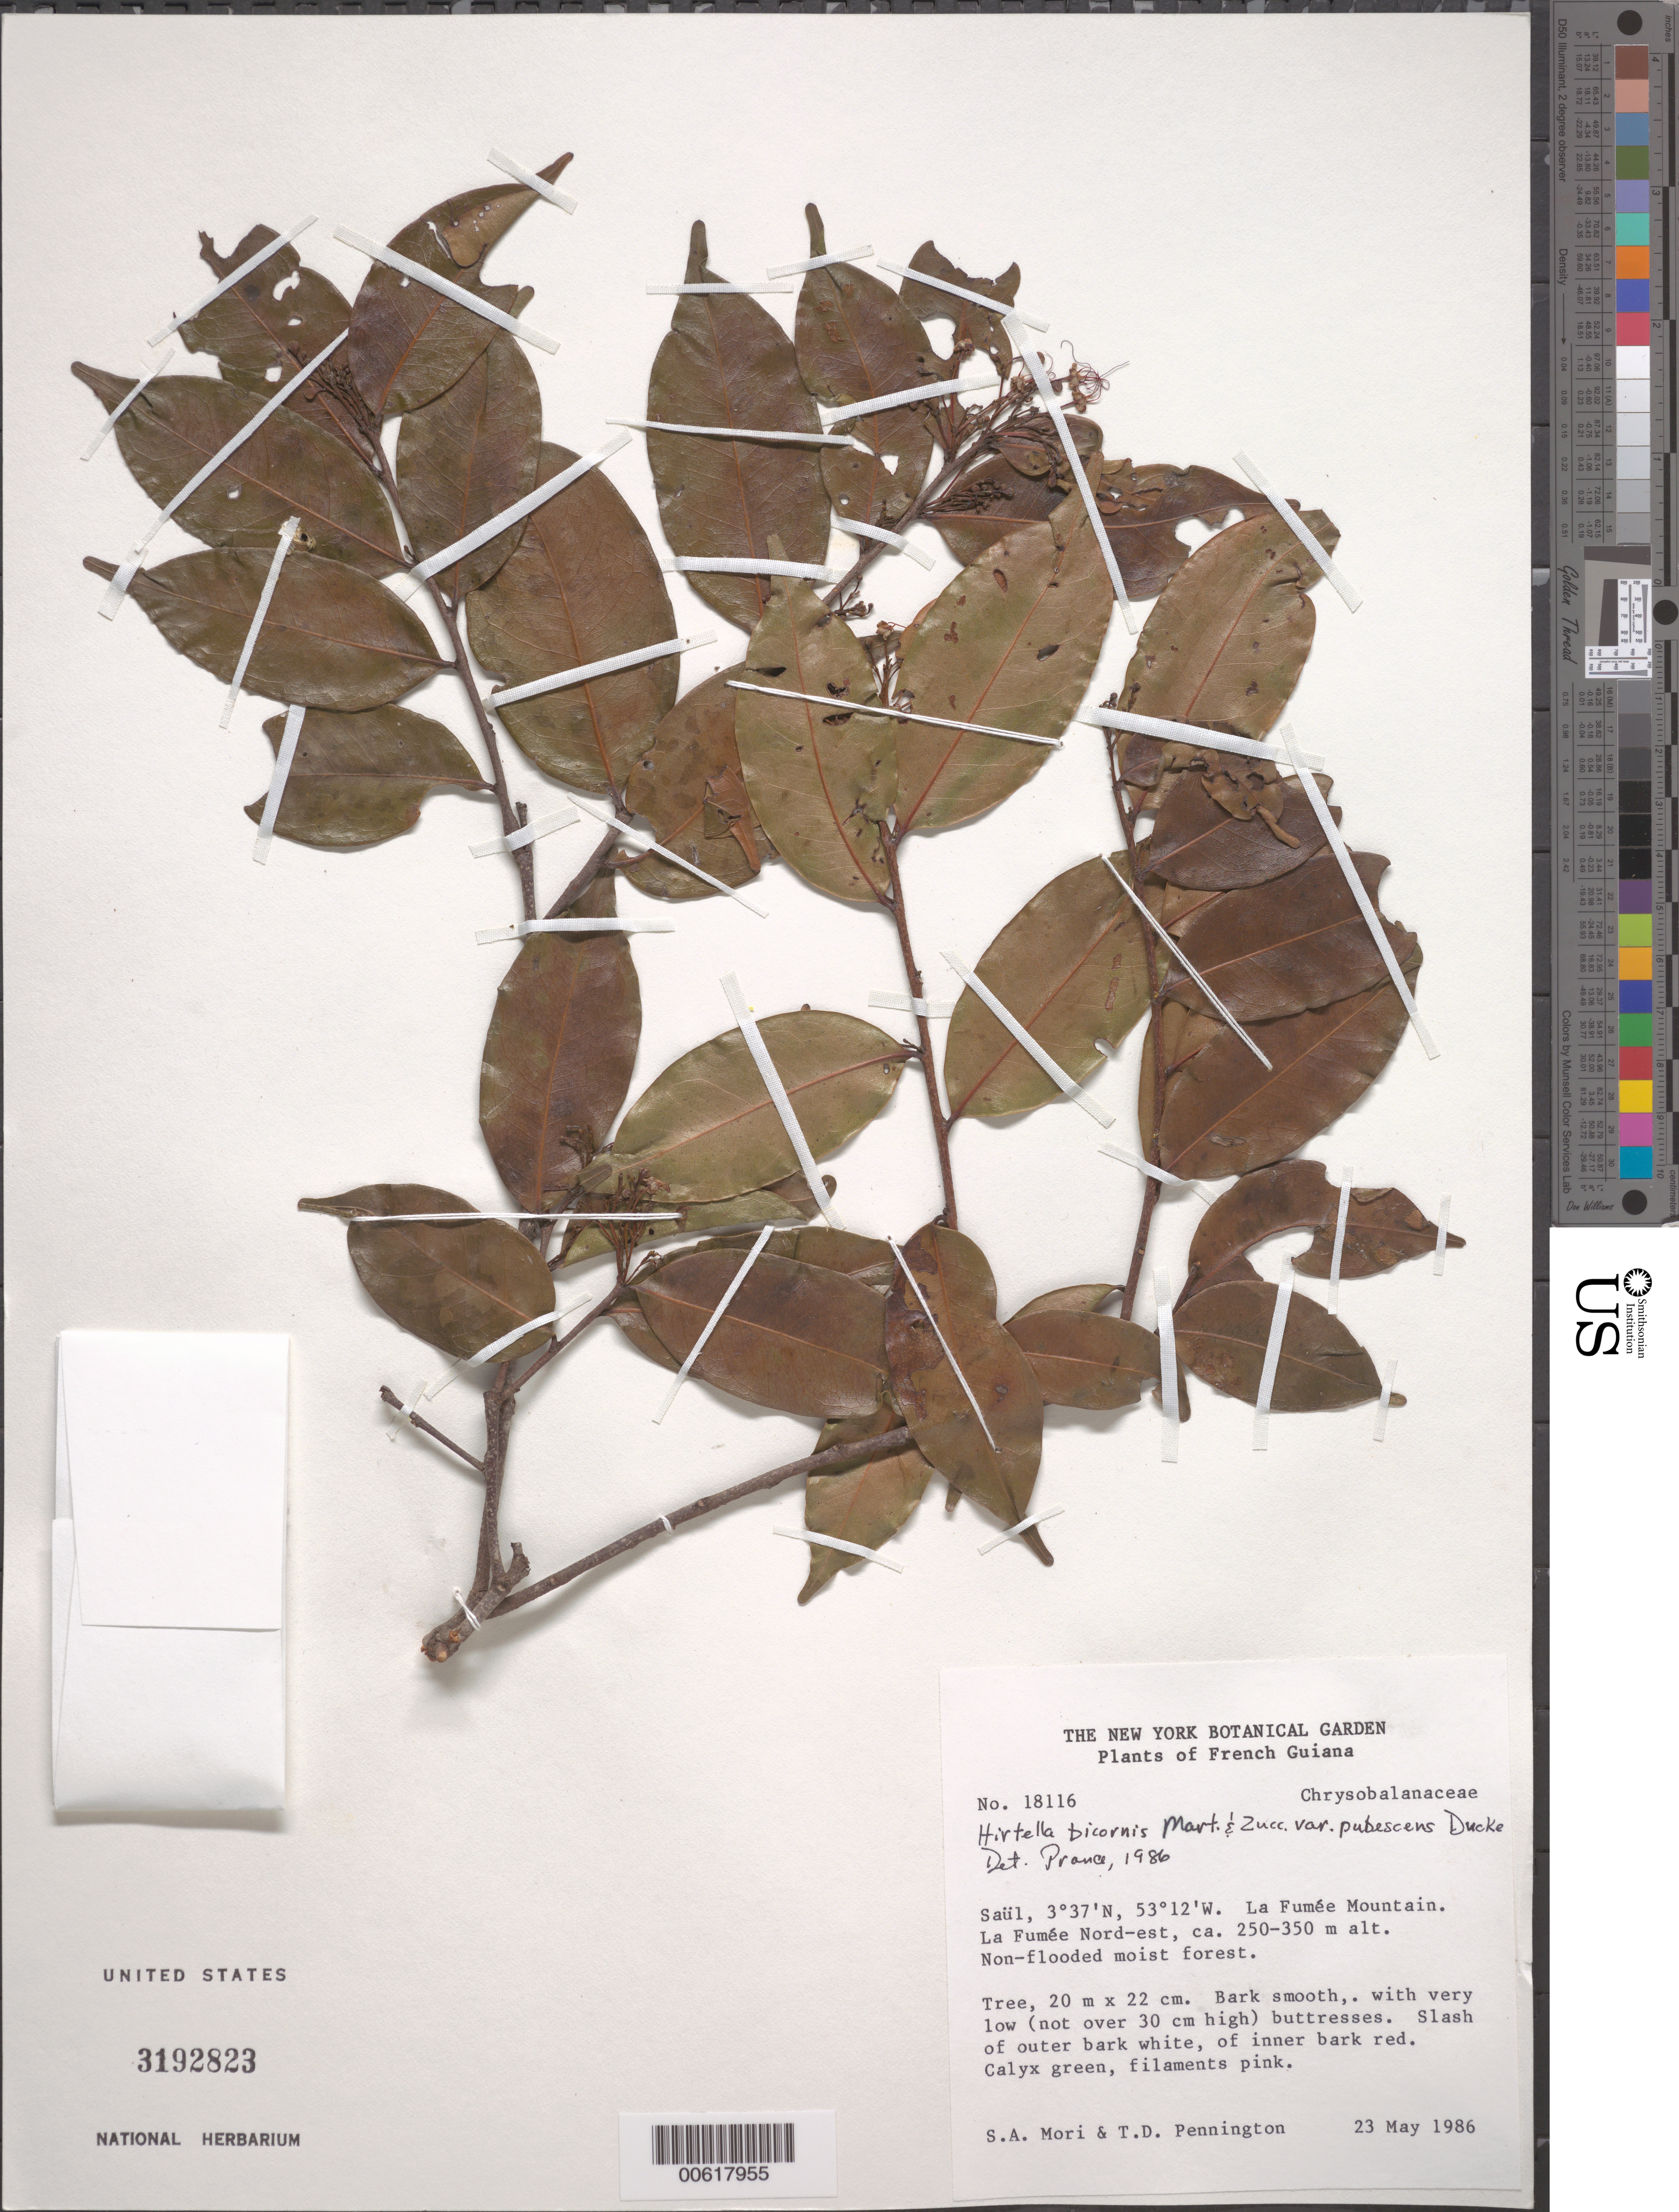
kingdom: Plantae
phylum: Tracheophyta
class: Magnoliopsida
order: Malpighiales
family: Chrysobalanaceae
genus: Hirtella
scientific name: Hirtella bicornis var. pubescens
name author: Ducke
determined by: Prance, G. T.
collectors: S. Mori & T. D. Pennington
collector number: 18116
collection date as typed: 23-May-86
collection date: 1986-05-23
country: French Guiana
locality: Saül, La Fumée Mountain, La Fumee Nord-est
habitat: Non-flooded moist forest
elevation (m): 250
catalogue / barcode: US 3192823